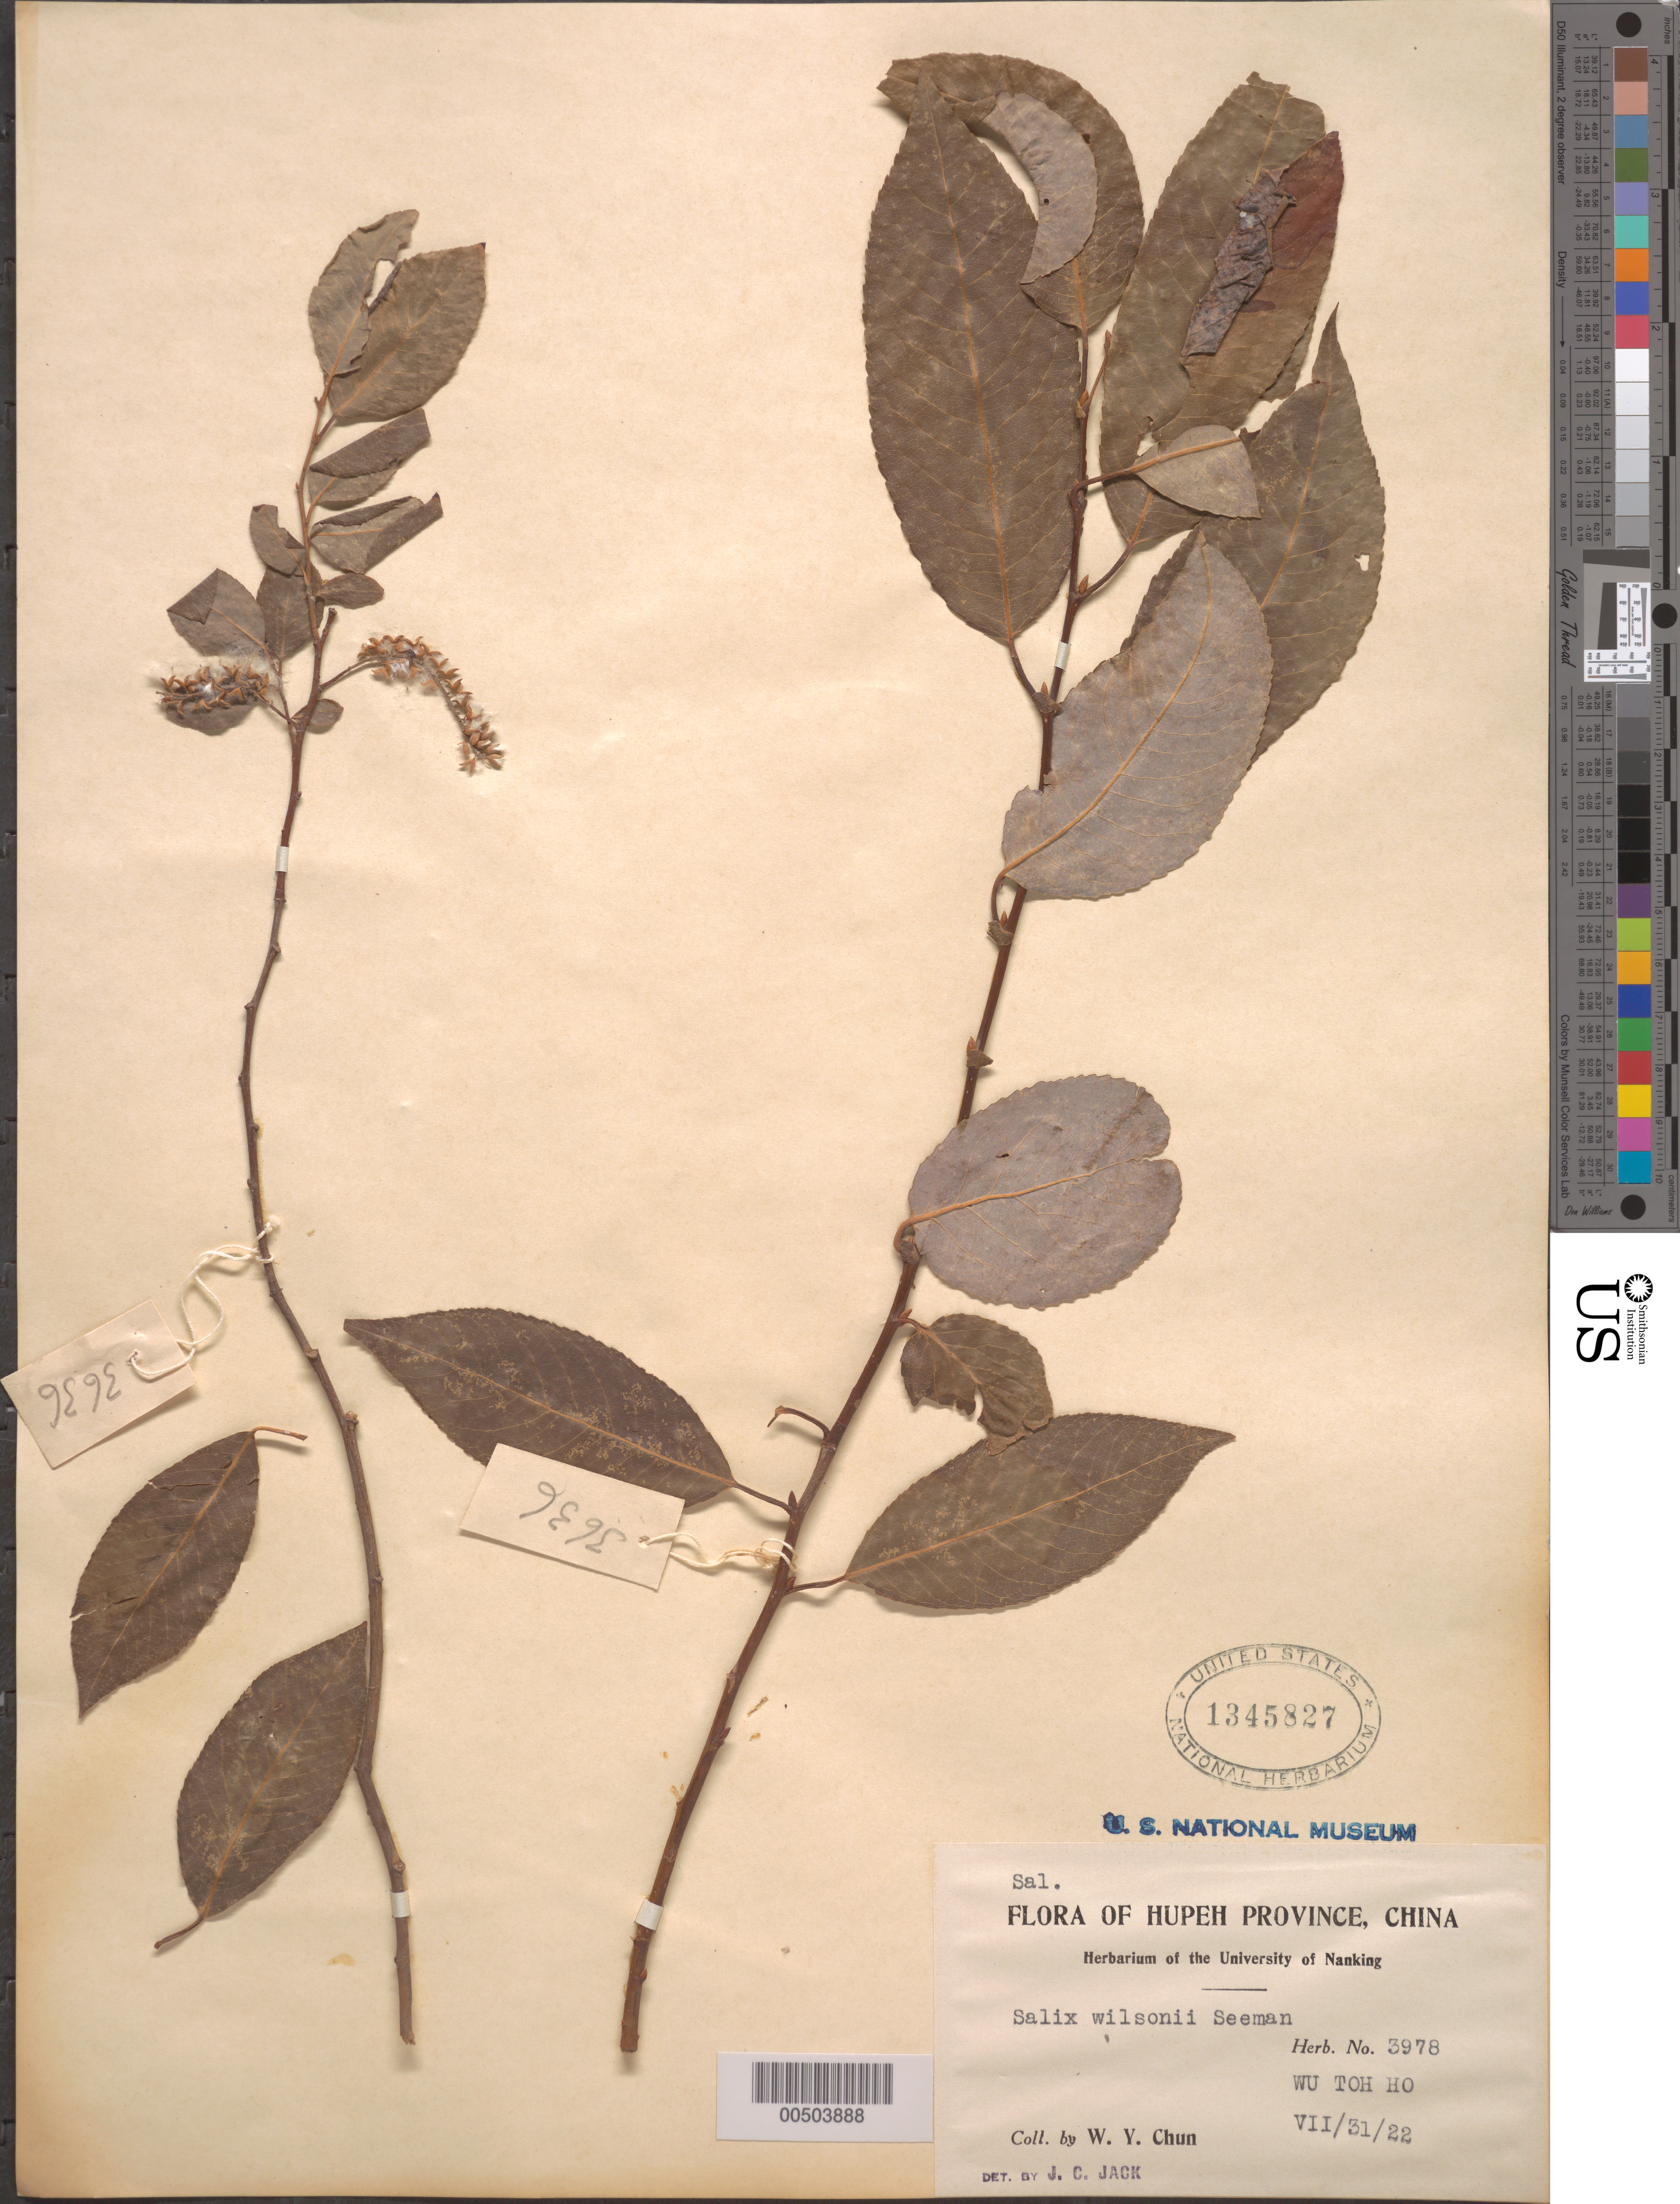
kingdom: Plantae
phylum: Tracheophyta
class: Magnoliopsida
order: Malpighiales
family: Salicaceae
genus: Salix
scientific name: Salix wilsonii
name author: Seemen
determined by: Jack, J. C.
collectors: W. Y. Chun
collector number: Herb. No. 3978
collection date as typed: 31 Jul 1922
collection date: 1922-07-31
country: China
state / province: Hubei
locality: Wu Toh Ho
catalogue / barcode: US 1345827